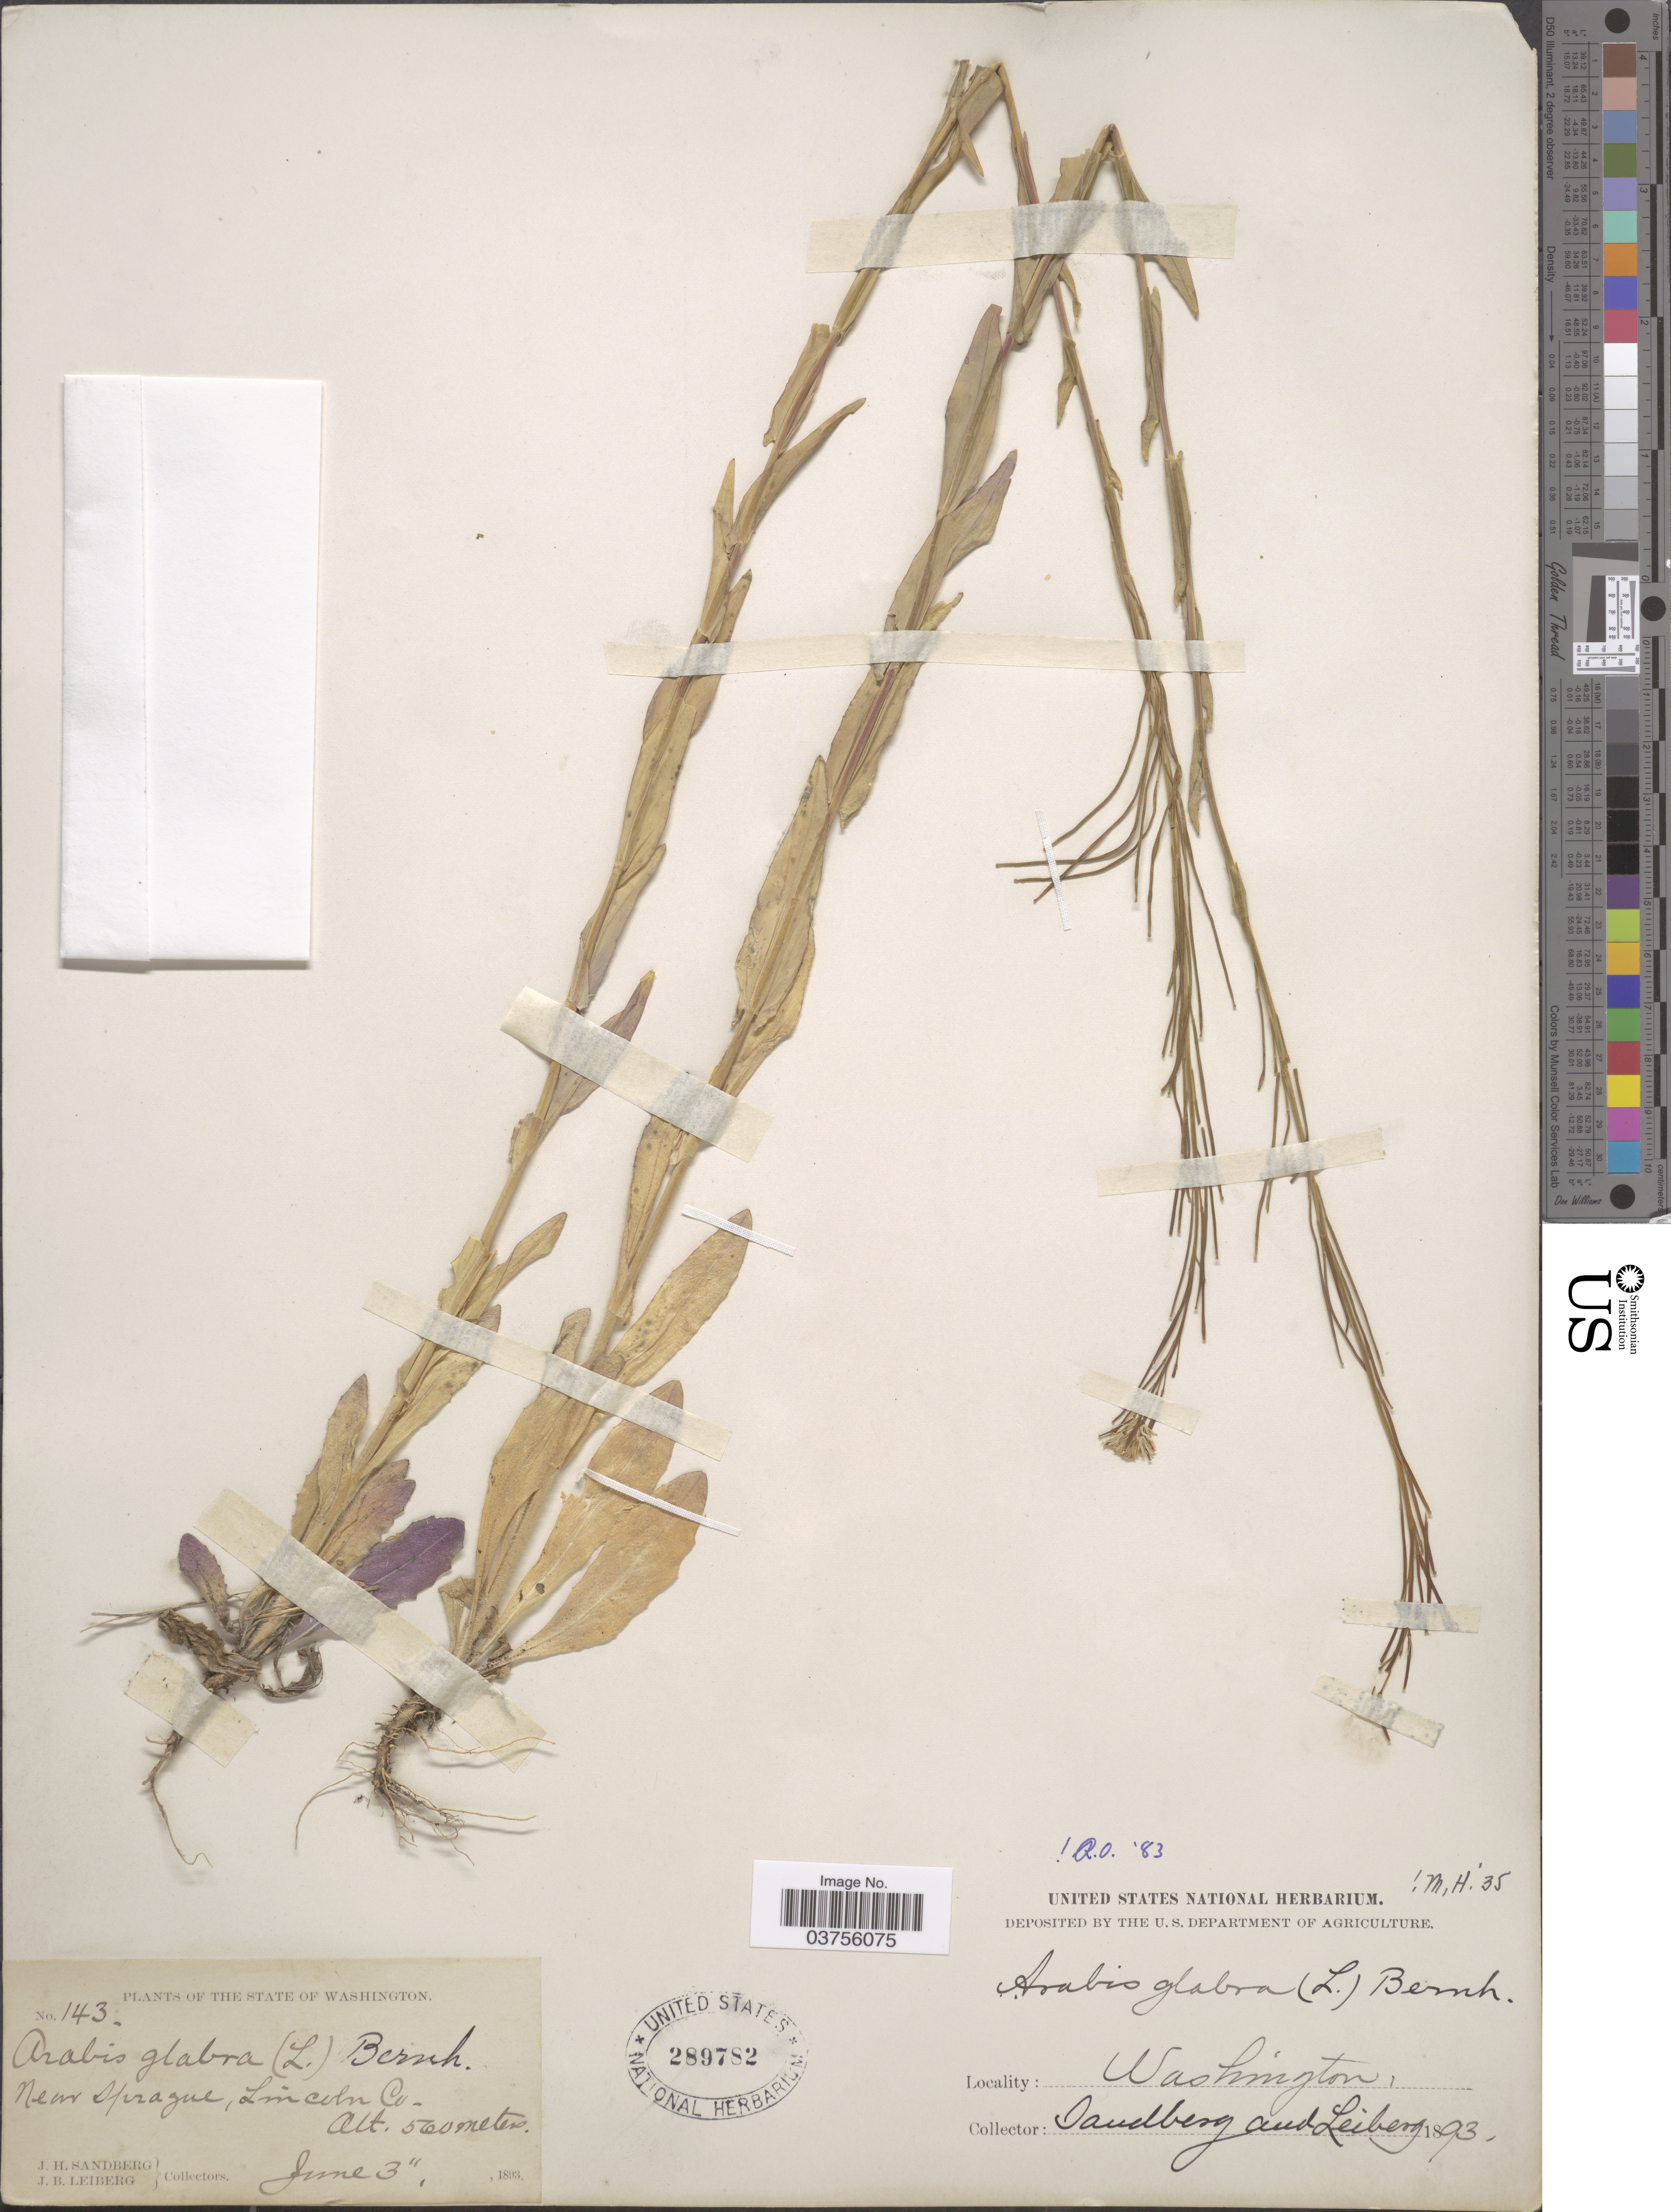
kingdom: Plantae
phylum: Tracheophyta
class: Magnoliopsida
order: Brassicales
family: Brassicaceae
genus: Turritis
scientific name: Turritis glabra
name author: L.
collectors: J. H. Sandberg & J. B. Leiberg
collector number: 143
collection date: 1893-06-03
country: United States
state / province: Washington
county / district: Lincoln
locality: Near Sprague, Lincoln Co.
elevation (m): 560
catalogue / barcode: US 289782